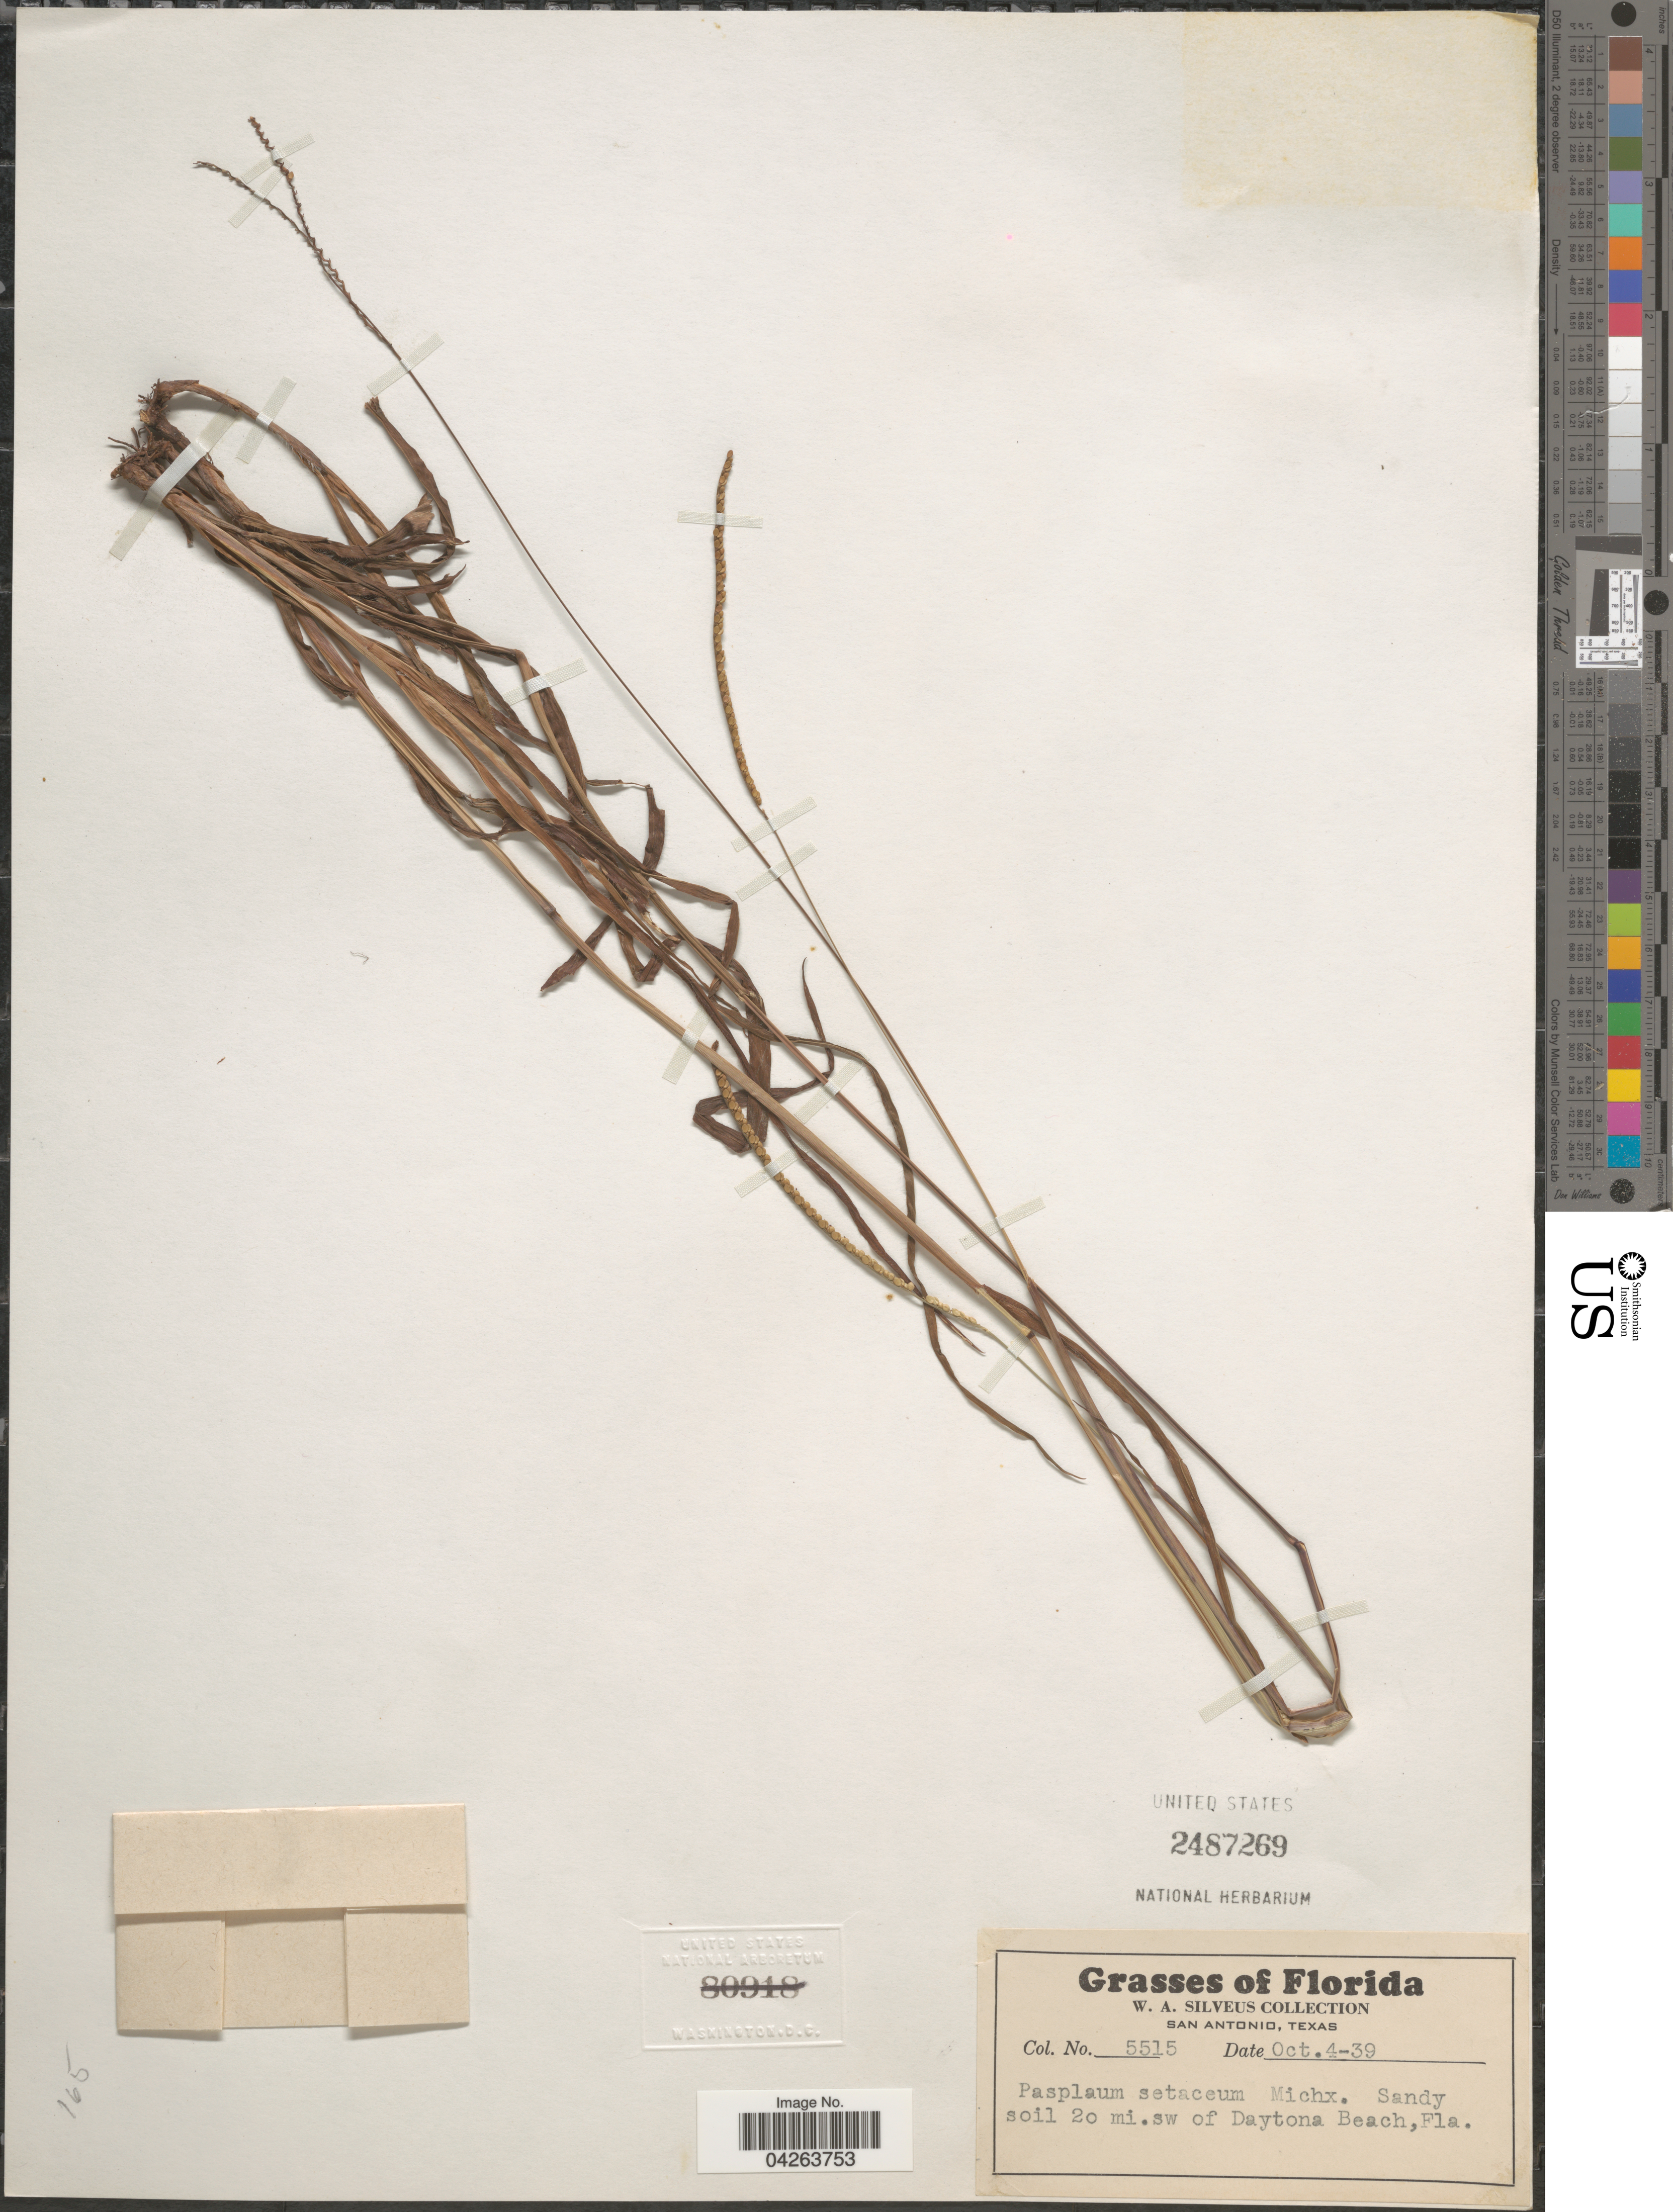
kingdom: Plantae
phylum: Tracheophyta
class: Liliopsida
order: Poales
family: Poaceae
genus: Paspalum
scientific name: Paspalum setaceum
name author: Michx.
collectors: W. Silveus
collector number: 5515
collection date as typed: Transcribed d/m/y: 4/10/39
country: United States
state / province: Florida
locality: Sandy soil 20 mi. sw of Daytona Beach.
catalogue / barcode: US 2487269